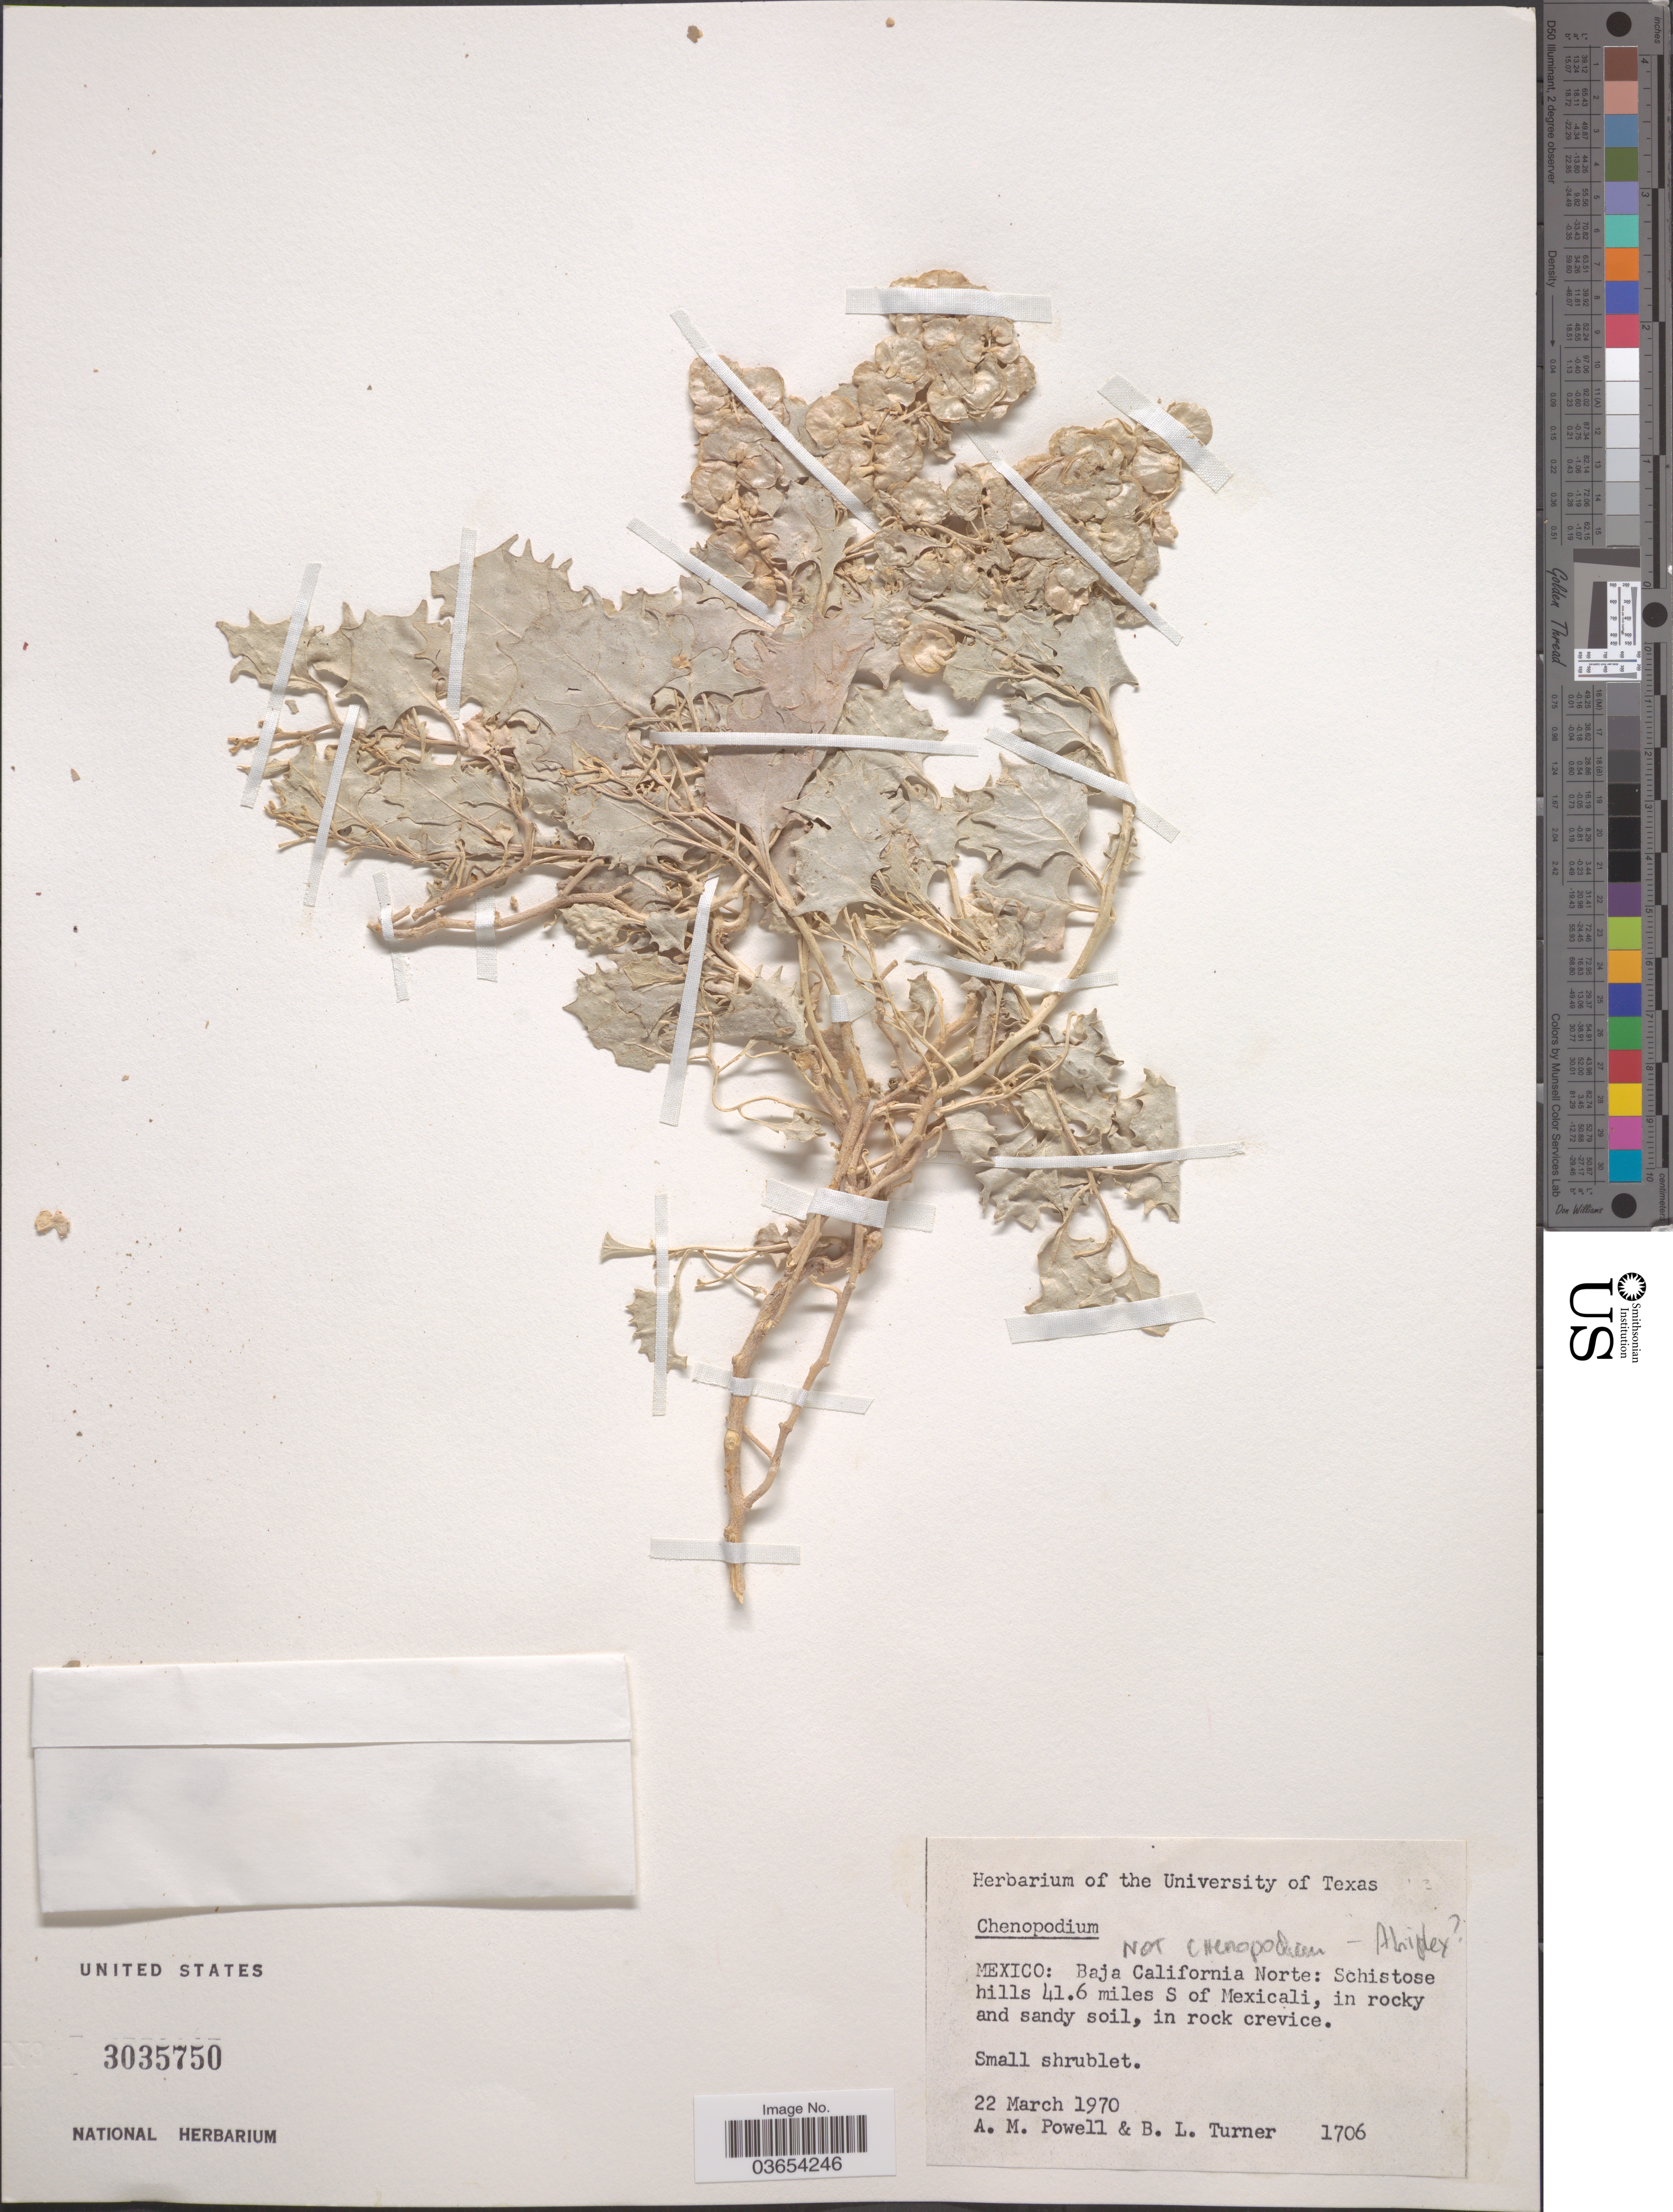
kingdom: Plantae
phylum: Tracheophyta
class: Magnoliopsida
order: Caryophyllales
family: Amaranthaceae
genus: Chenopodium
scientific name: Chenopodium sp.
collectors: A. M. Powell & B. L. Turner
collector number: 1706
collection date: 1970-03-22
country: Mexico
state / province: Baja California Norte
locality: Schistose hills 41.6 miles S of Mexicali.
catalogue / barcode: US 3035750